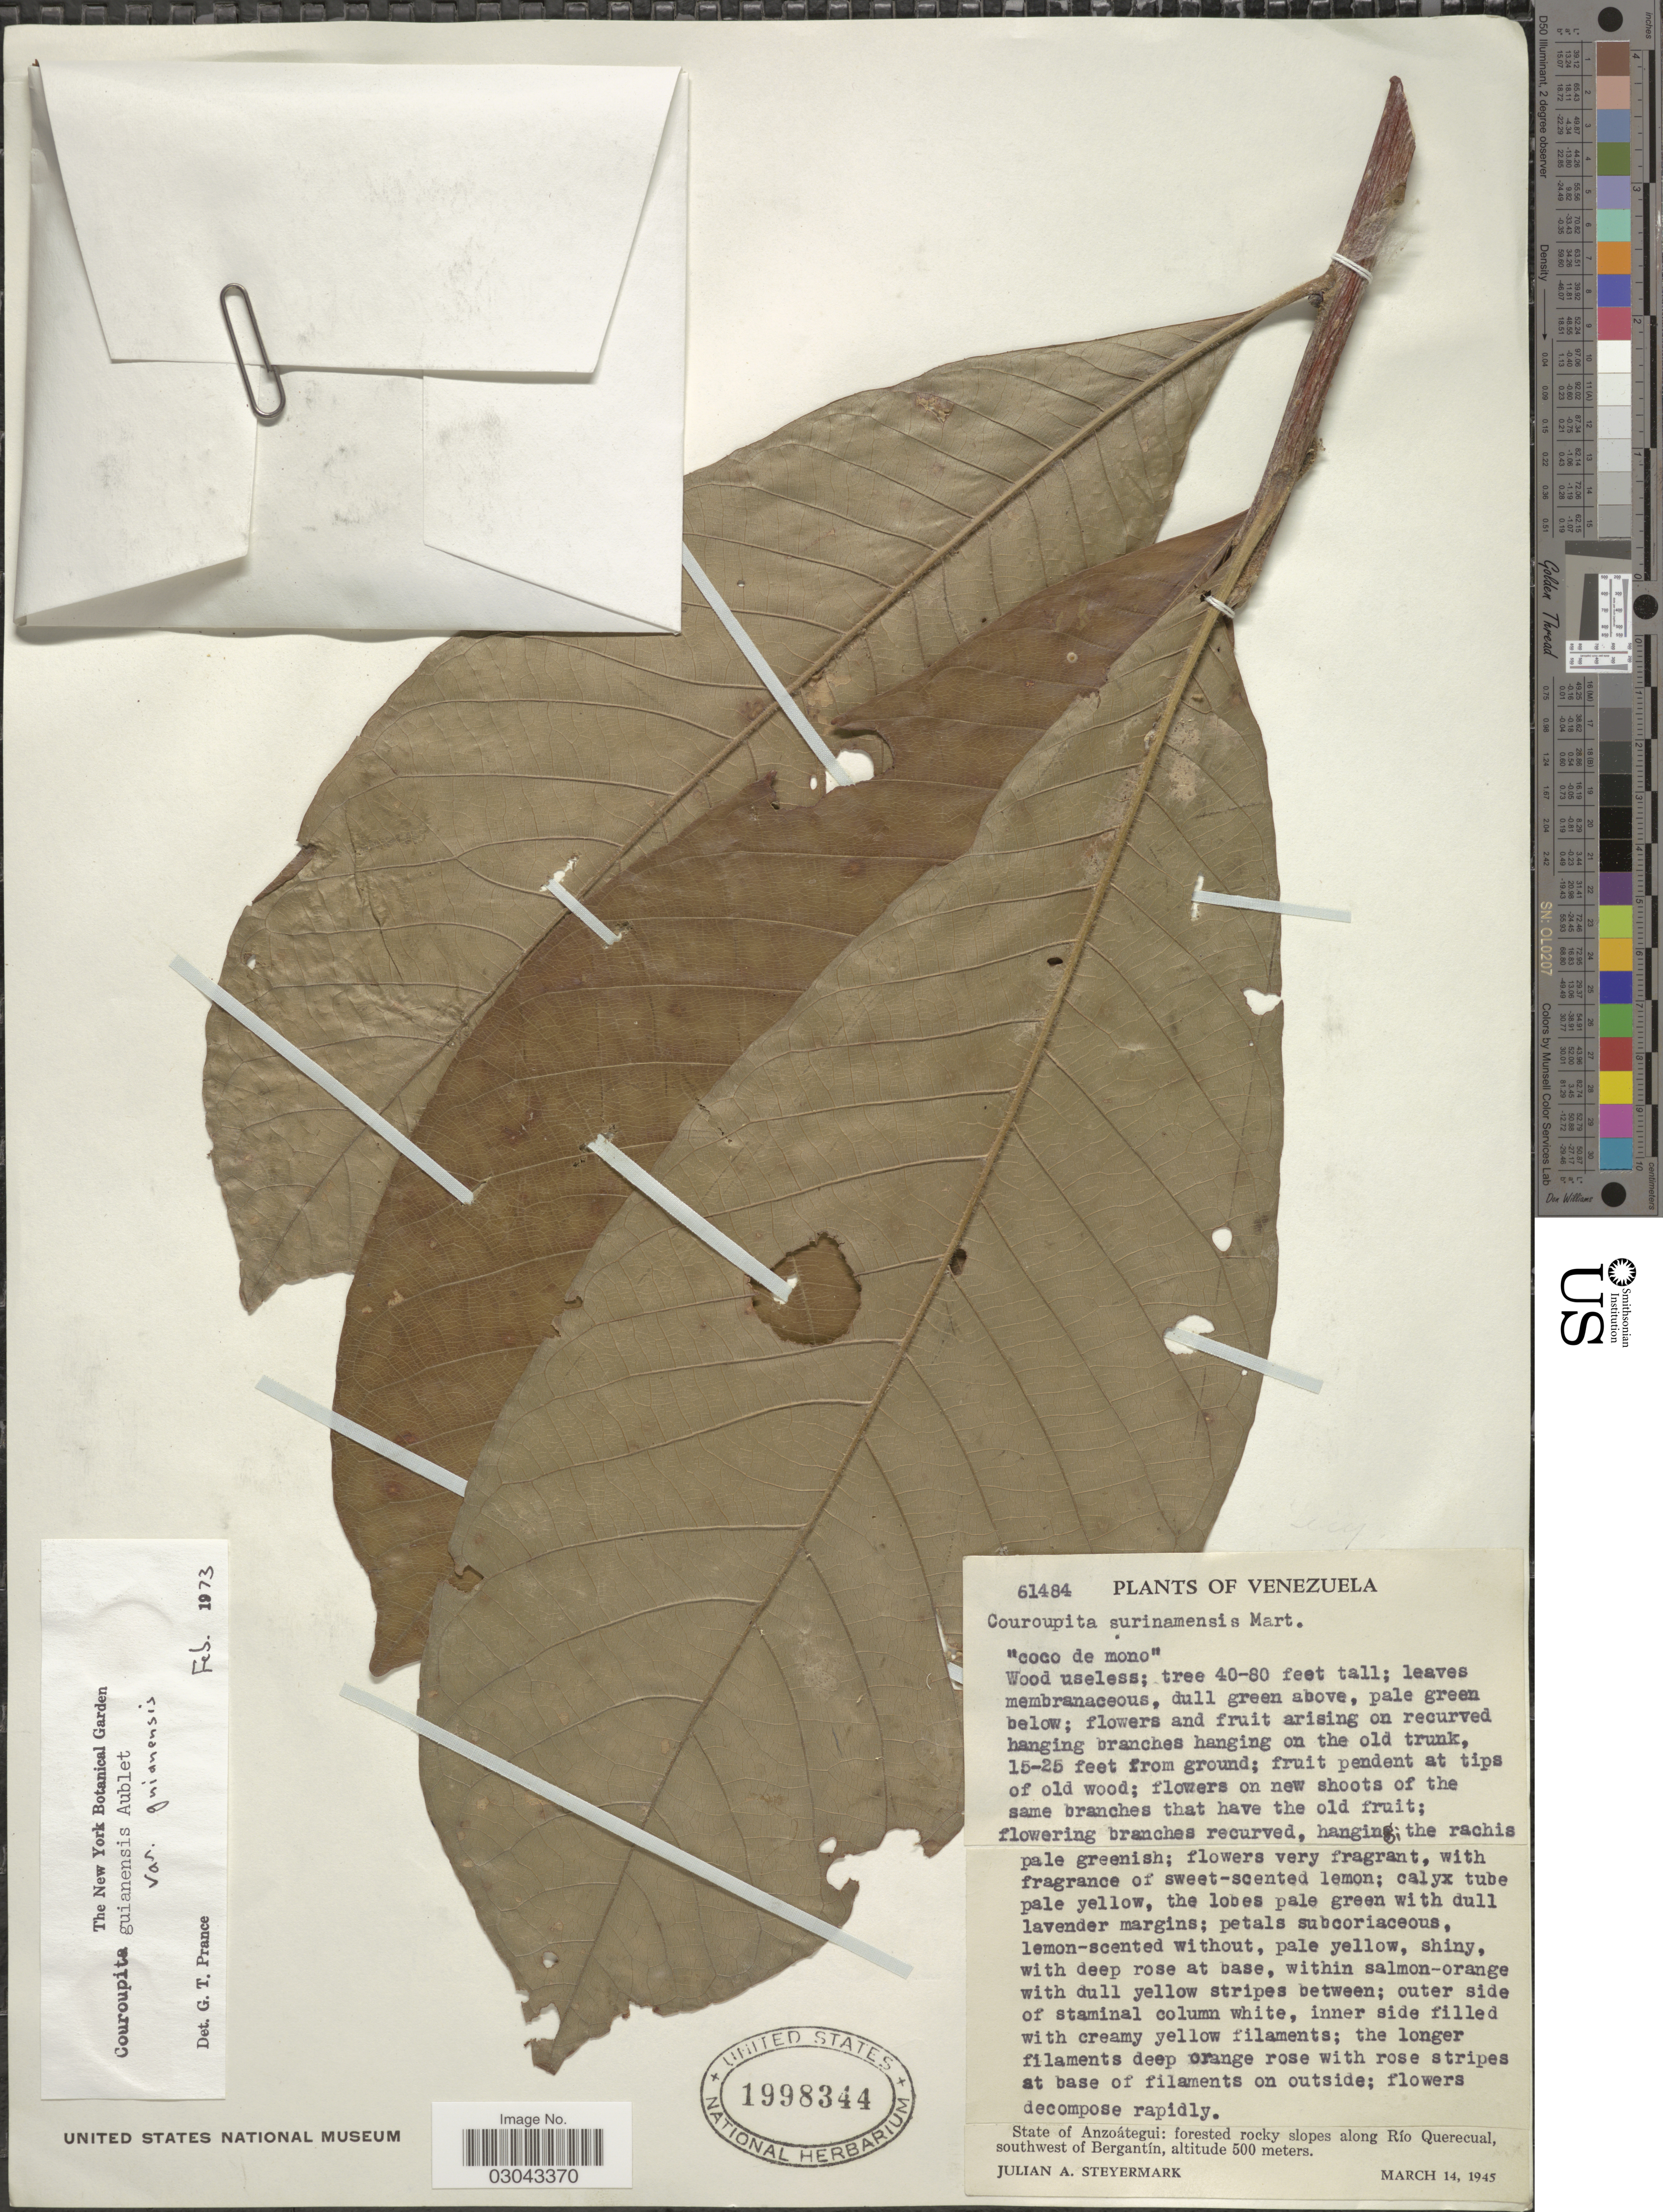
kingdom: Plantae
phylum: Tracheophyta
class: Magnoliopsida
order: Ericales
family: Lecythidaceae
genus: Couroupita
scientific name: Couroupita guianensis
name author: Aubl.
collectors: J. Steyermark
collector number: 61484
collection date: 1945-03-14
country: Venezuela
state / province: Anzoategui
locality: Forested rocky slopes along Río Querecual, southwest of Bergantín.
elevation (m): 500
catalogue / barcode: US 1998344